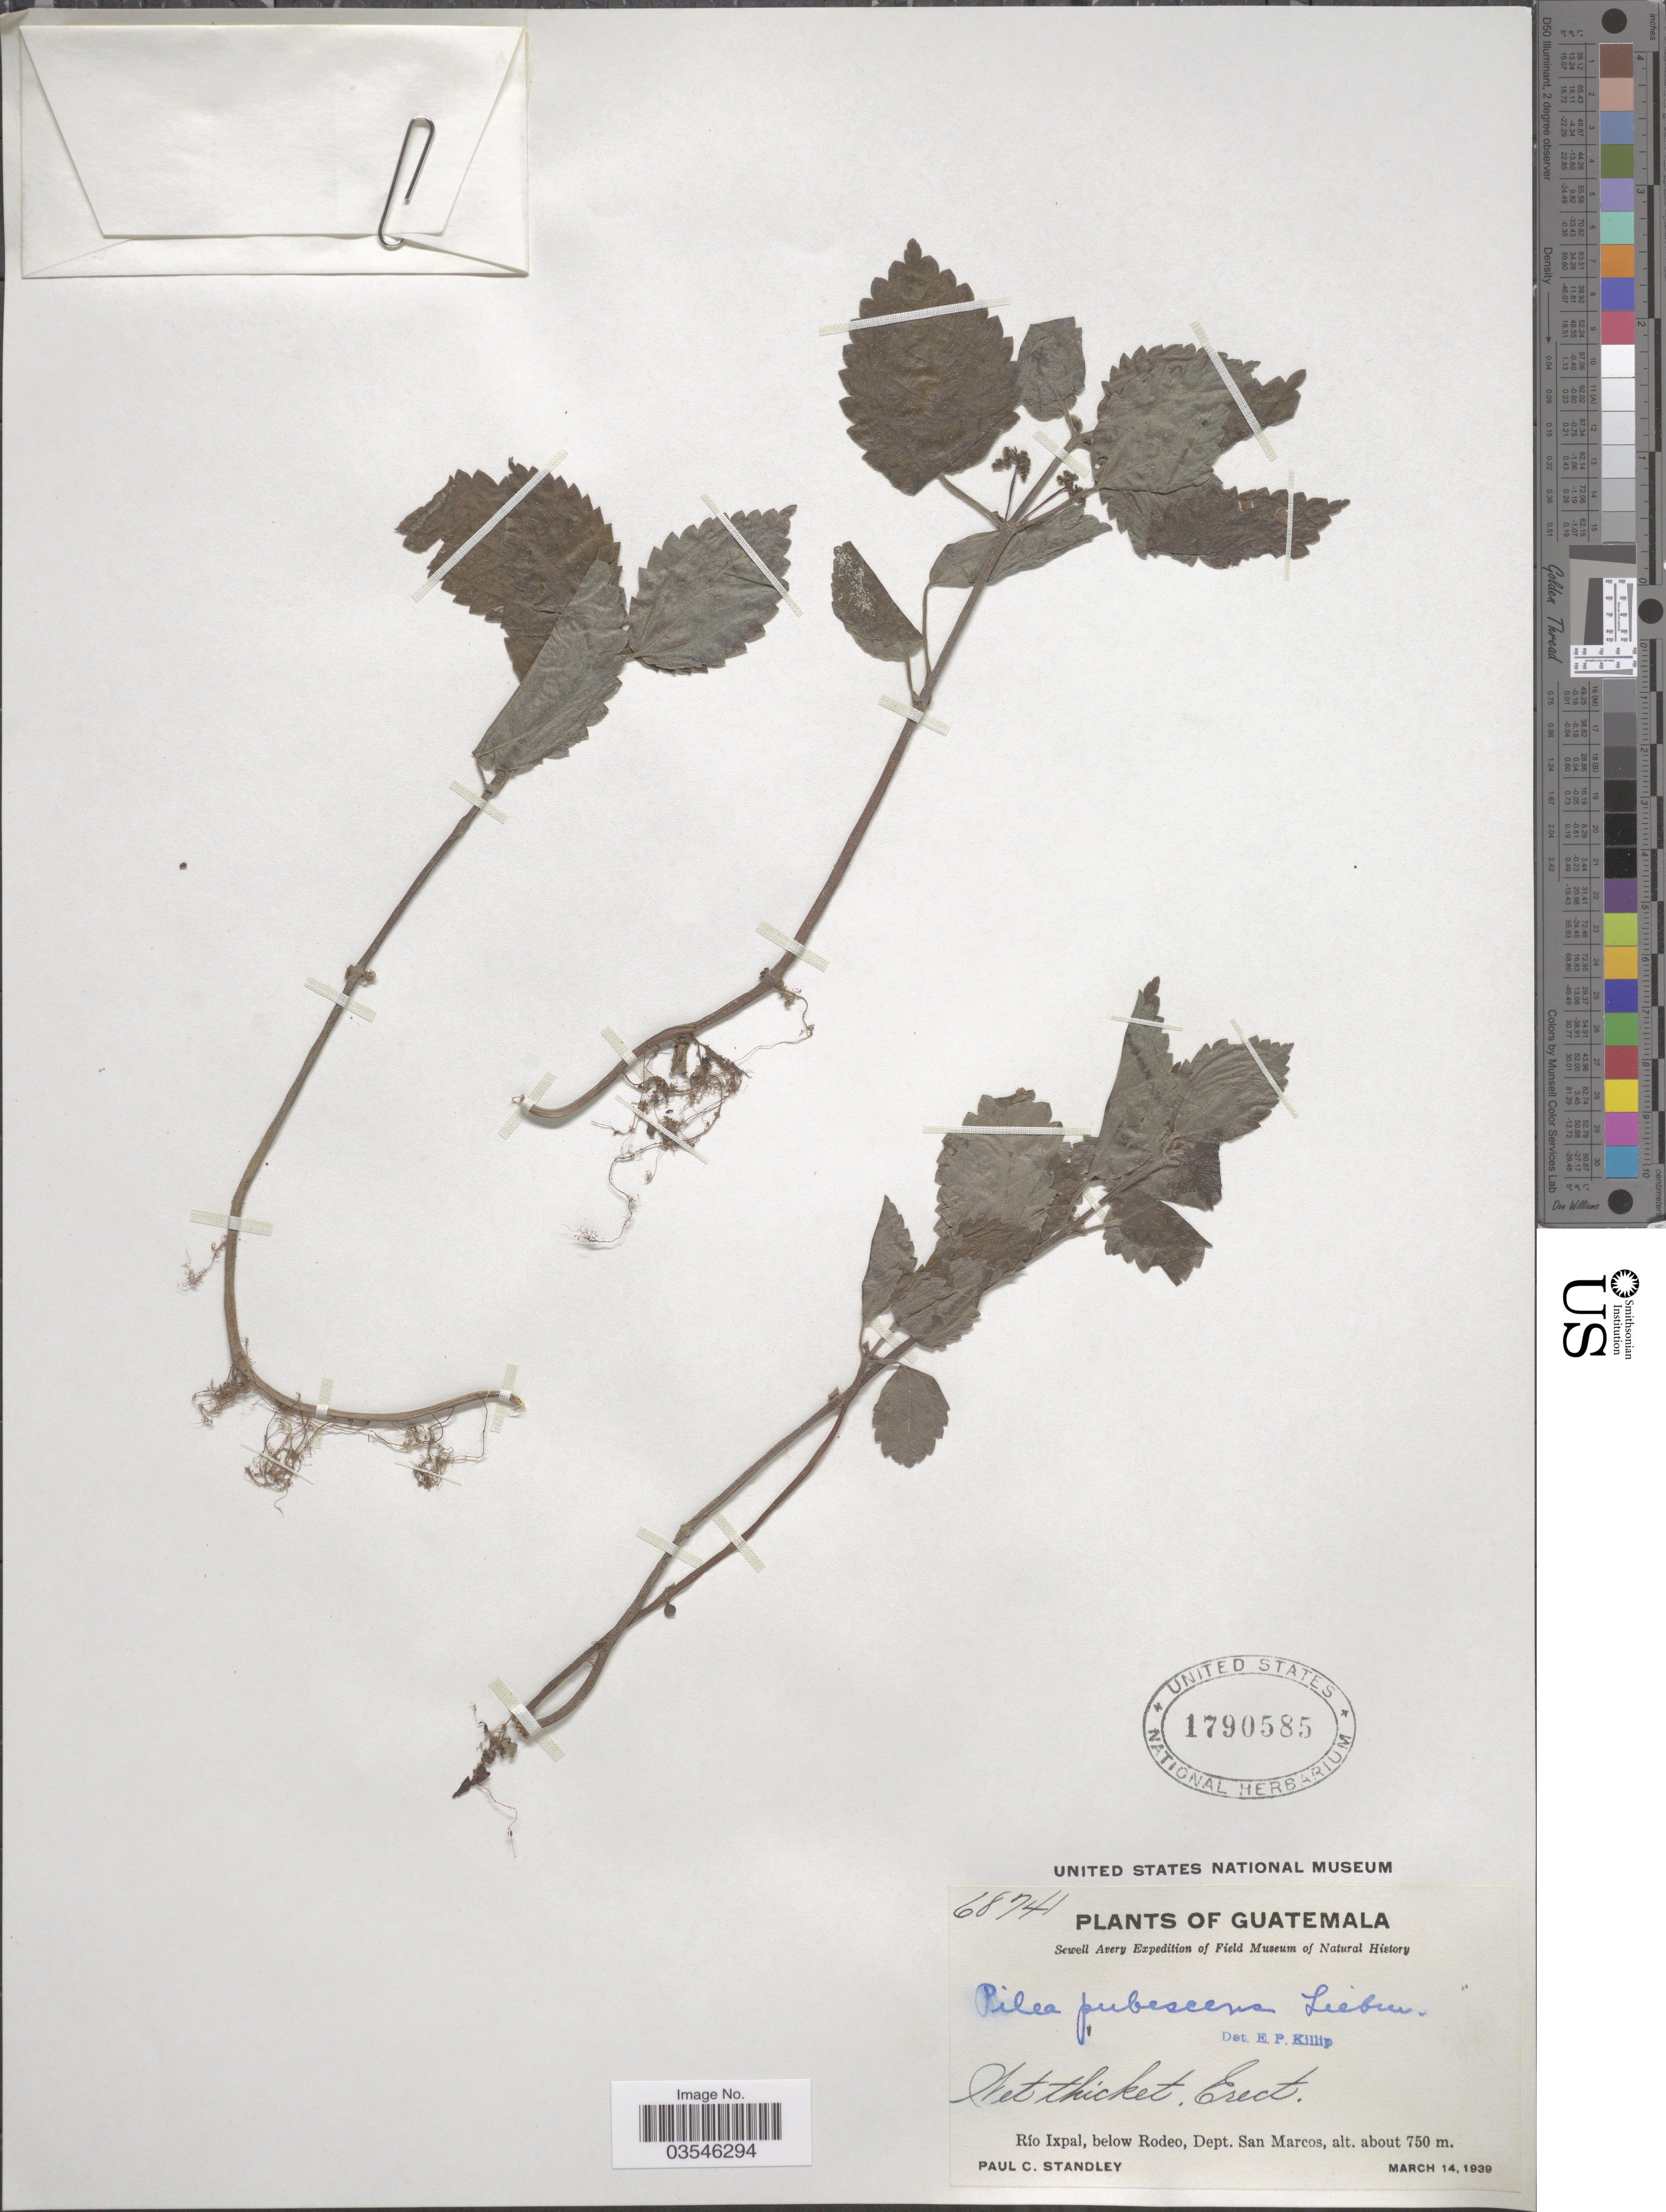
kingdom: Plantae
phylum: Tracheophyta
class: Magnoliopsida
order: Rosales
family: Urticaceae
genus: Pilea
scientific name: Pilea pubescens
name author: Liebm.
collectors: P. C. Standley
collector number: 68741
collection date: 1939-03-14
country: Guatemala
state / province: San Marcos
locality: Río Ixpal, below Rodeo, Dept. San Marcos.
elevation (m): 750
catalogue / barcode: US 1790585